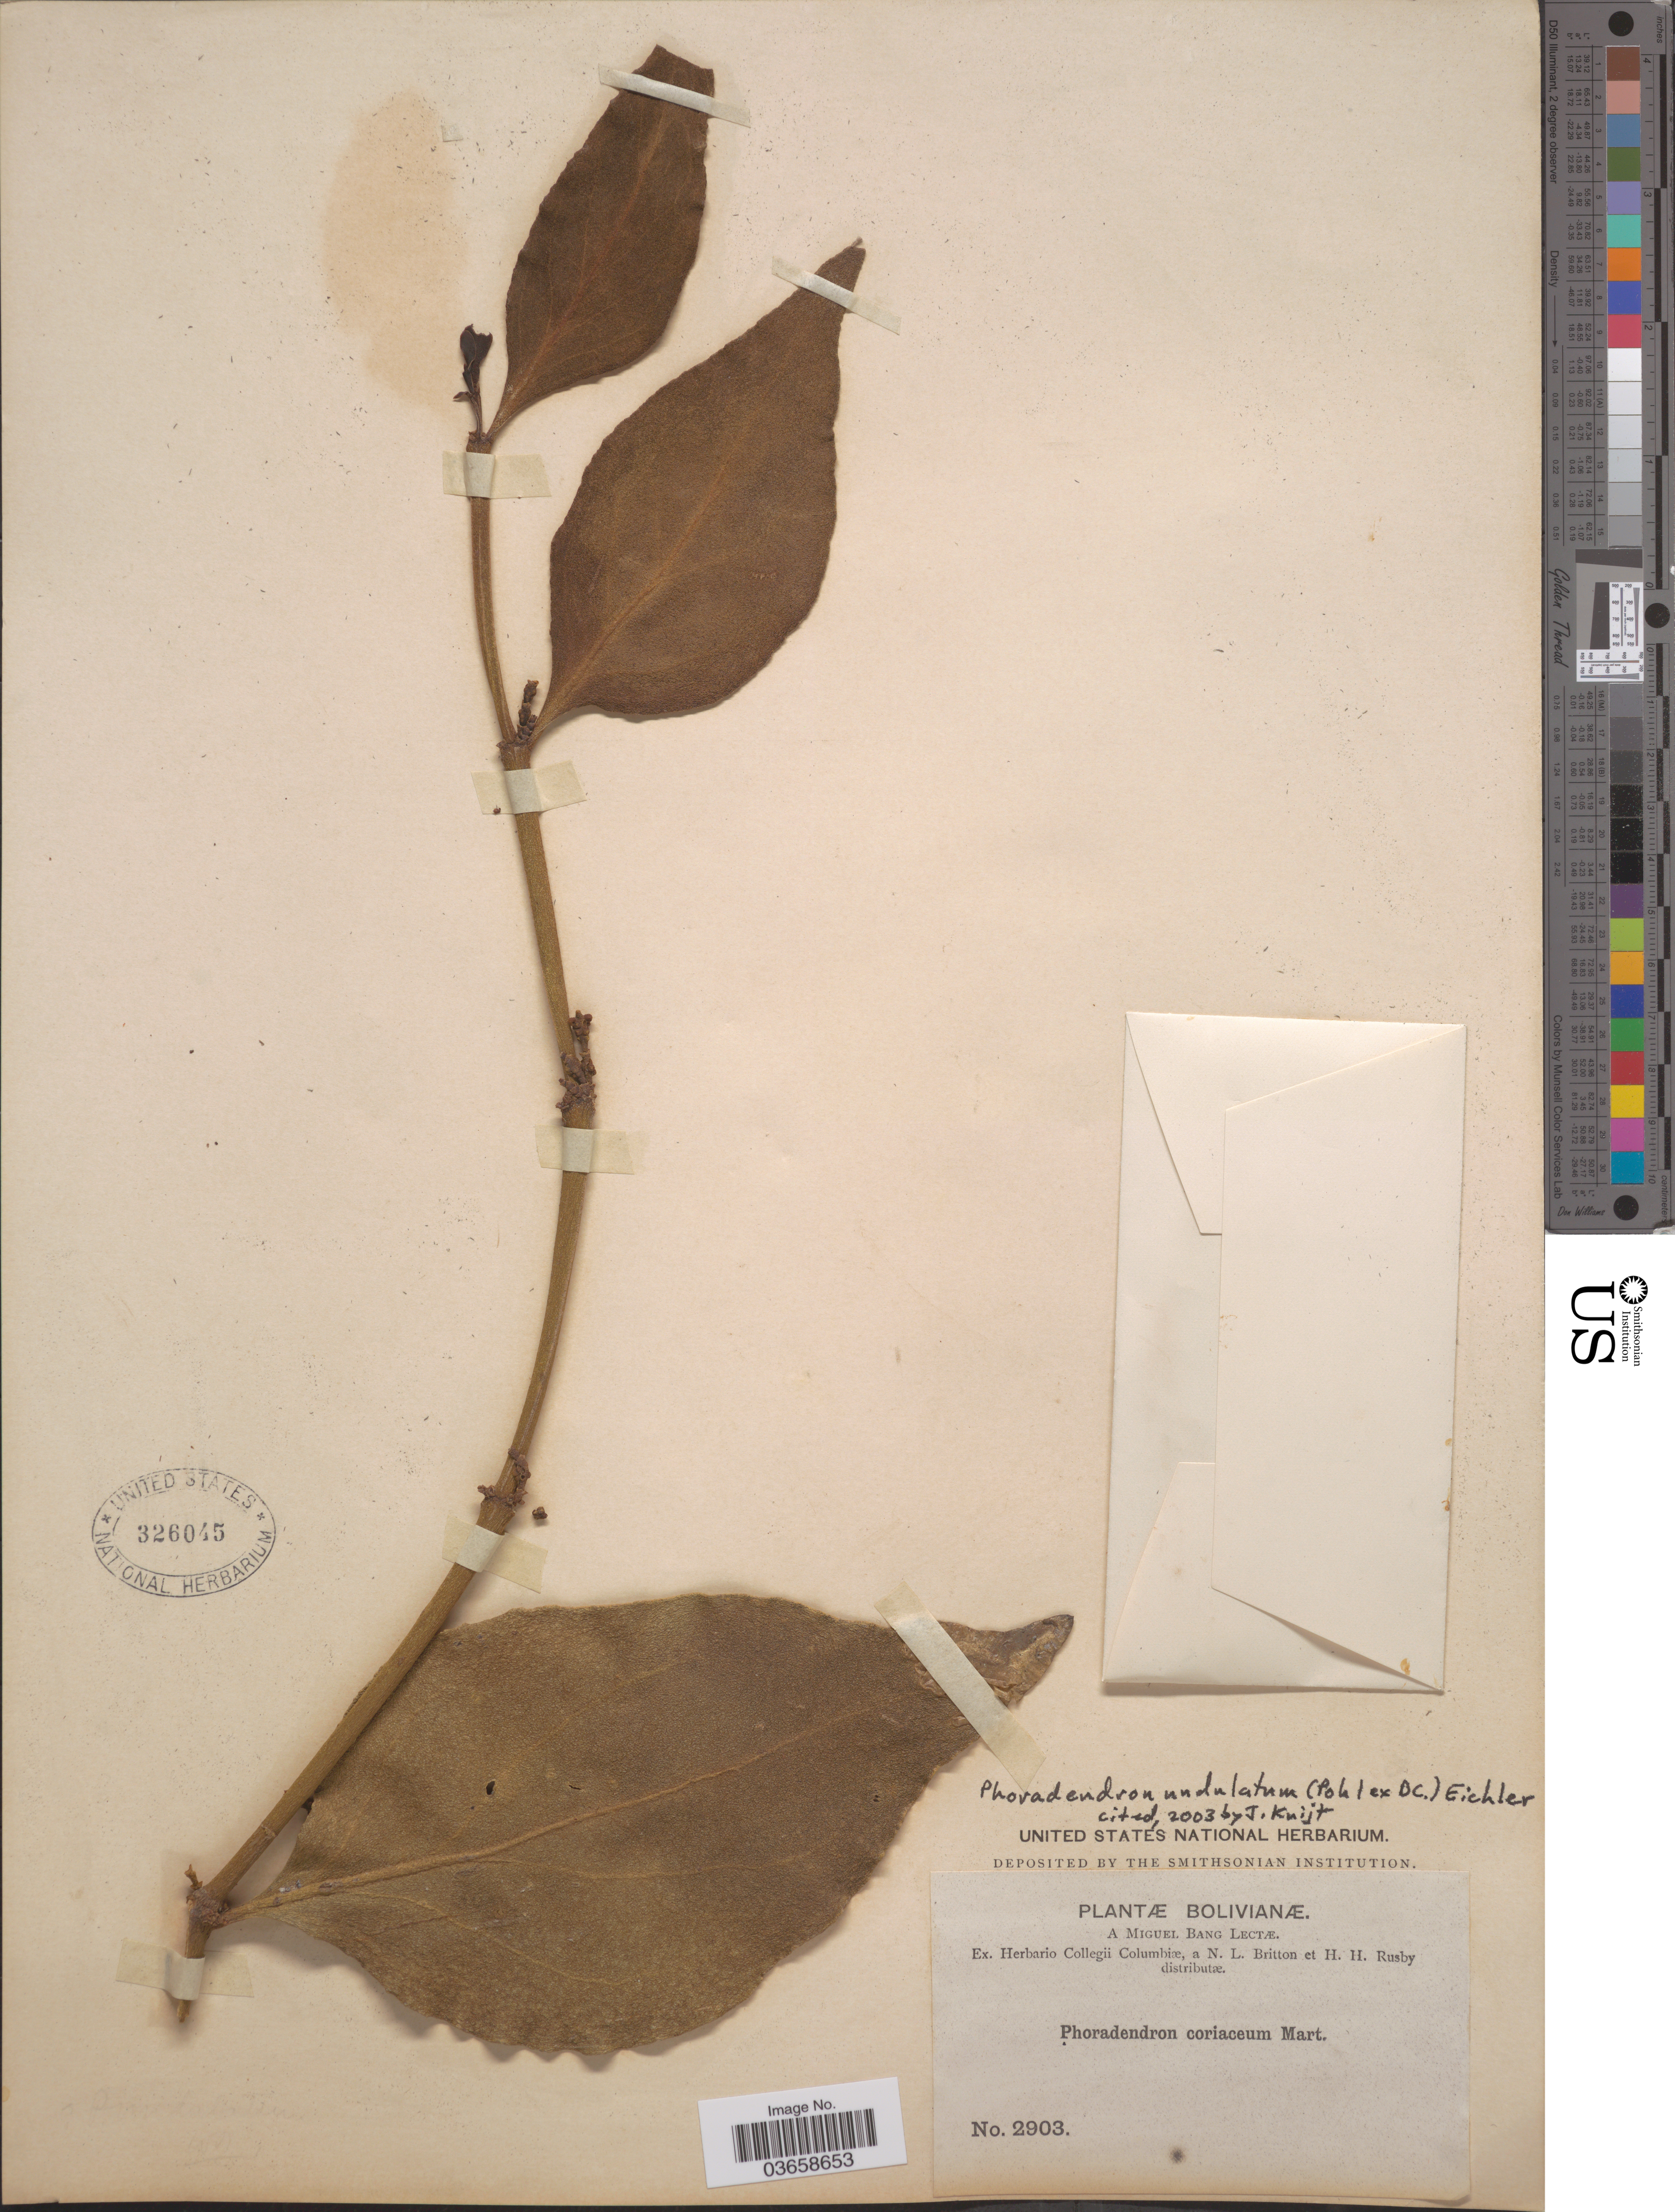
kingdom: Plantae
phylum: Tracheophyta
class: Magnoliopsida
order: Santalales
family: Viscaceae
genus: Phoradendron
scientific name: Phoradendron undulatum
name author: (Pohl ex DC.) Eichler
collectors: M. Bang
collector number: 2903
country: Bolivia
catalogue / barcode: US 326045